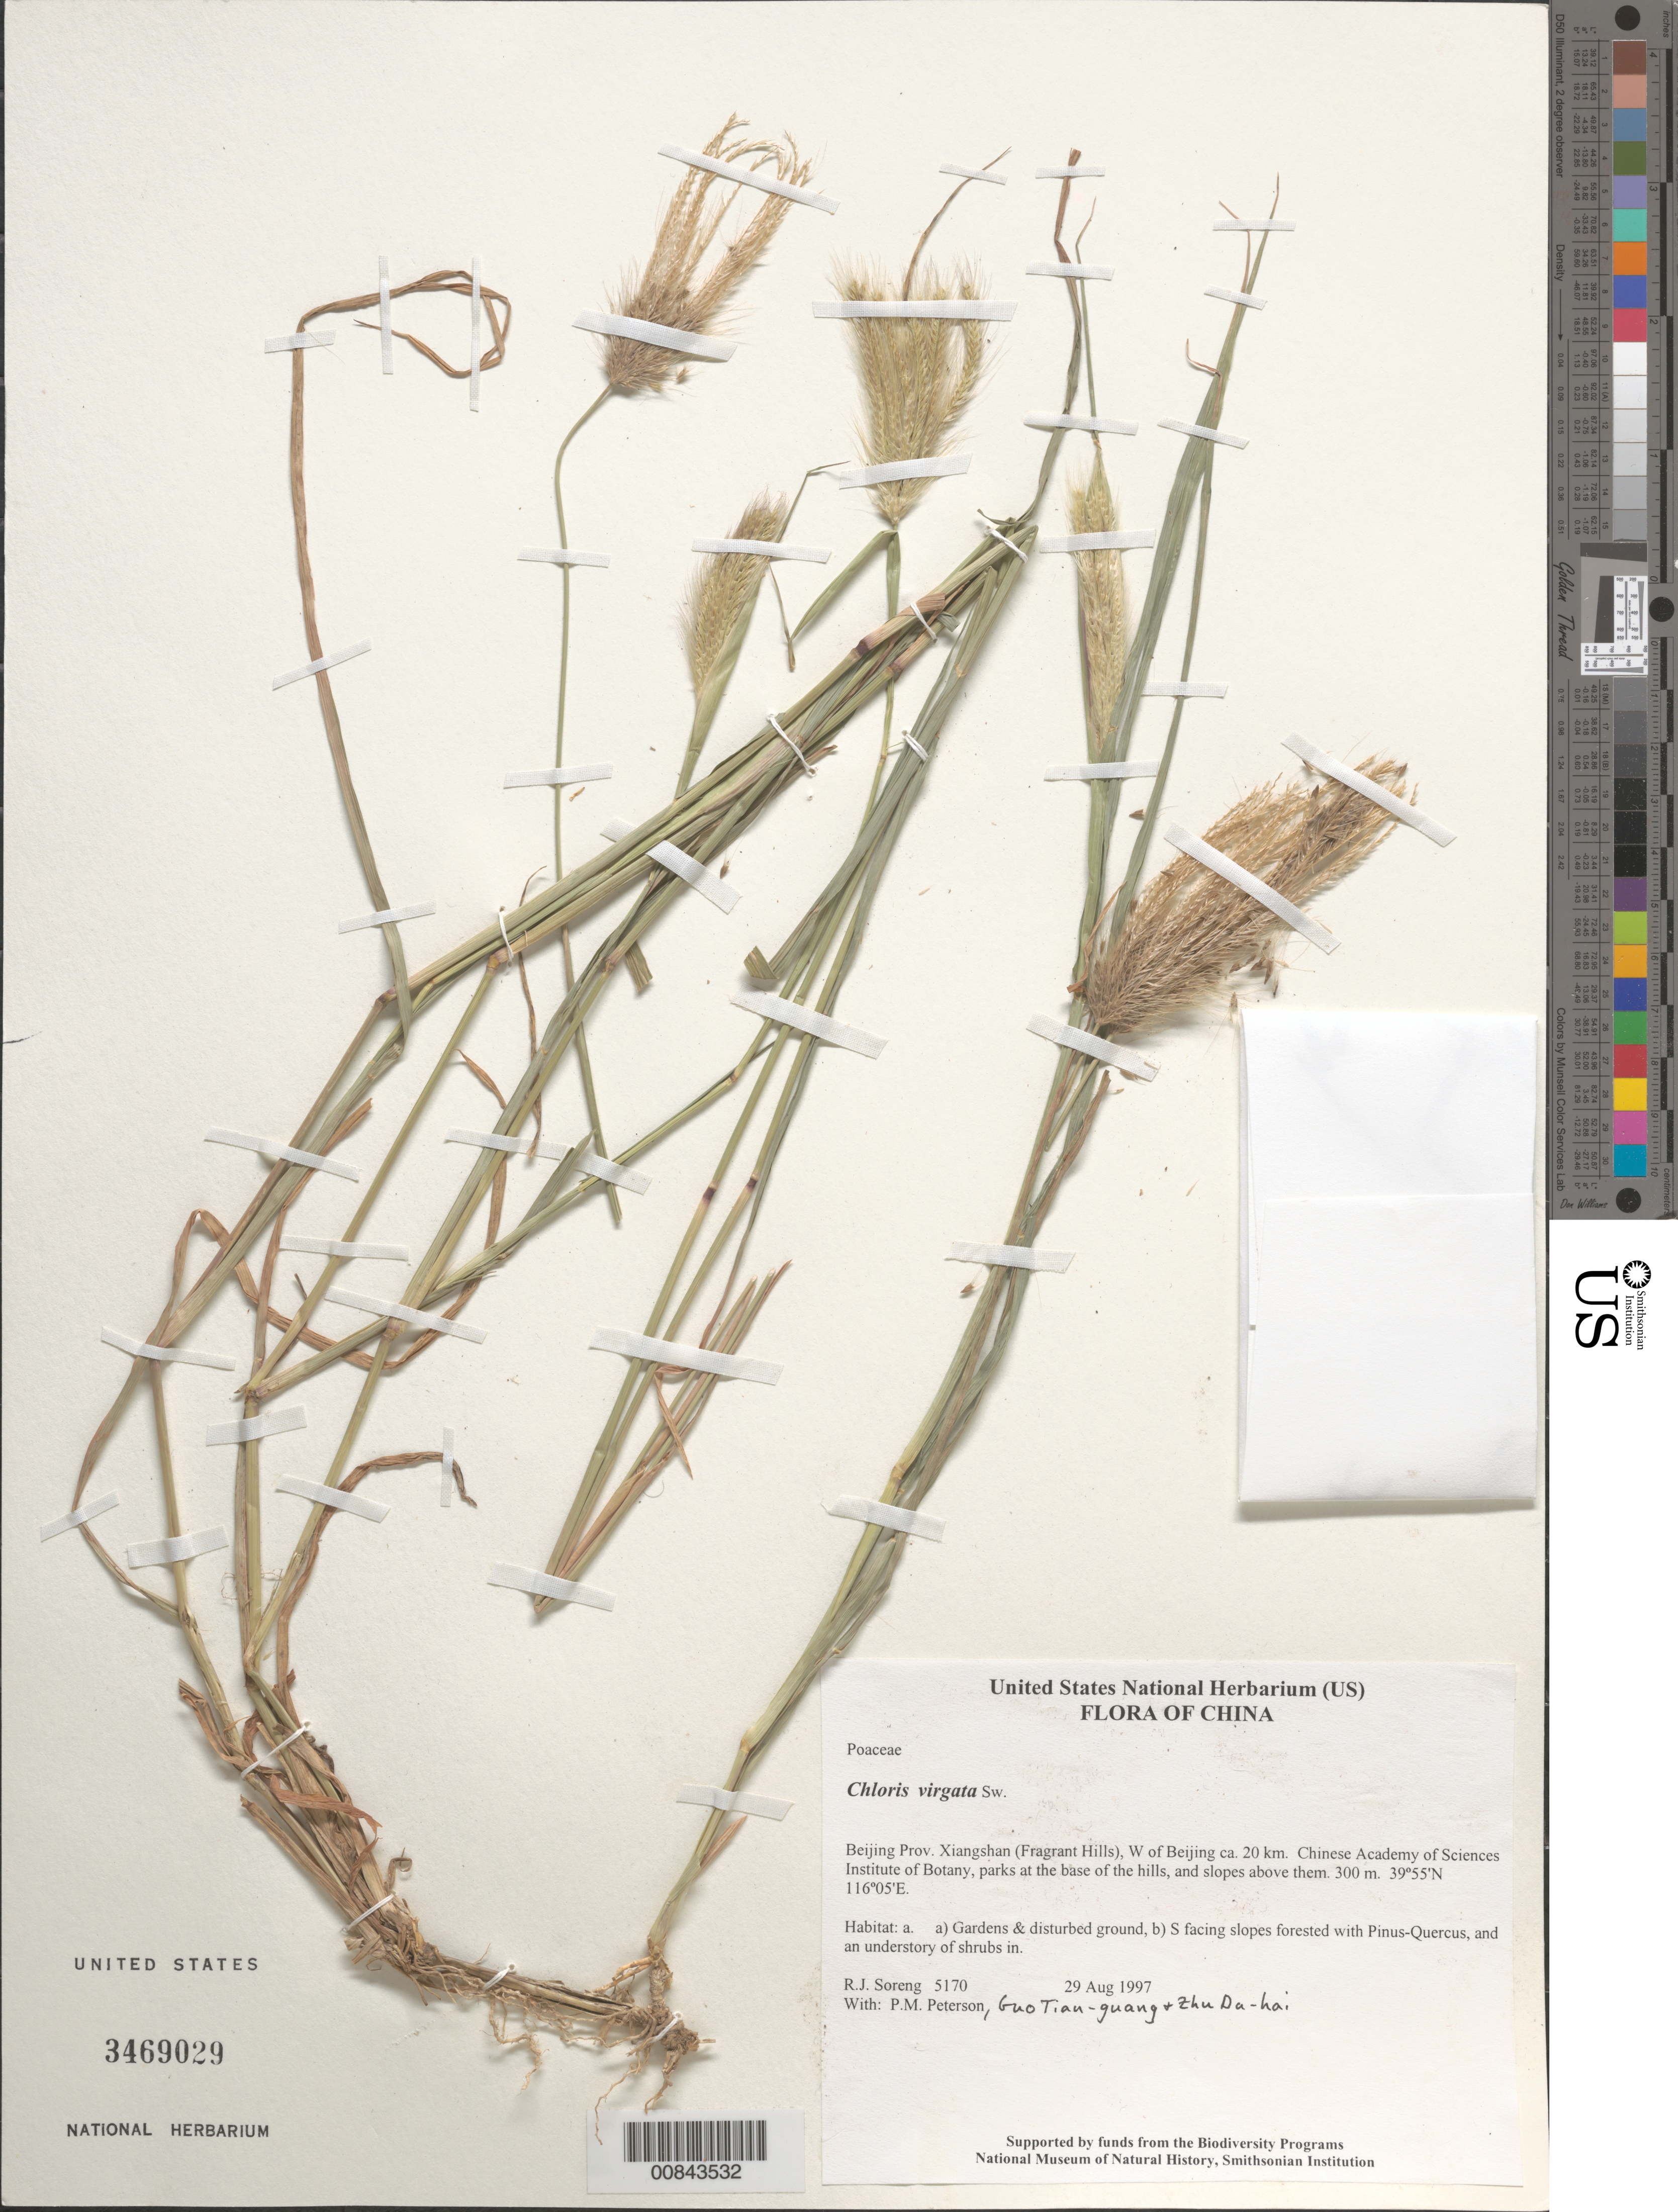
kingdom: Plantae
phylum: Tracheophyta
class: Liliopsida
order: Poales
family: Poaceae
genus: Chloris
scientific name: Chloris virgata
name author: Sw.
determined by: Peterson, Paul M., (BOT), Smithsonian Institution - National Museum of Natural History (UNITED STATES)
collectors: R. J. Soreng, P. M. Peterson & Zhu Da-hai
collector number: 5170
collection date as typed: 29 Aug 1997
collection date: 1997-08-29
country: China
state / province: Beijing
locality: Xiangshan (Fragrant Hills), W of Beijing ca. 20 km Chinese Academy of Sciences Institute of Botany, parks at the base of the hills, and slopes above them.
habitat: Habitat: a. a) Gardens & disturbed ground, b) S facing slopes forested with Pinus-Quercus, and an understory of shrubs in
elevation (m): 300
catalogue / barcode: US 3469029